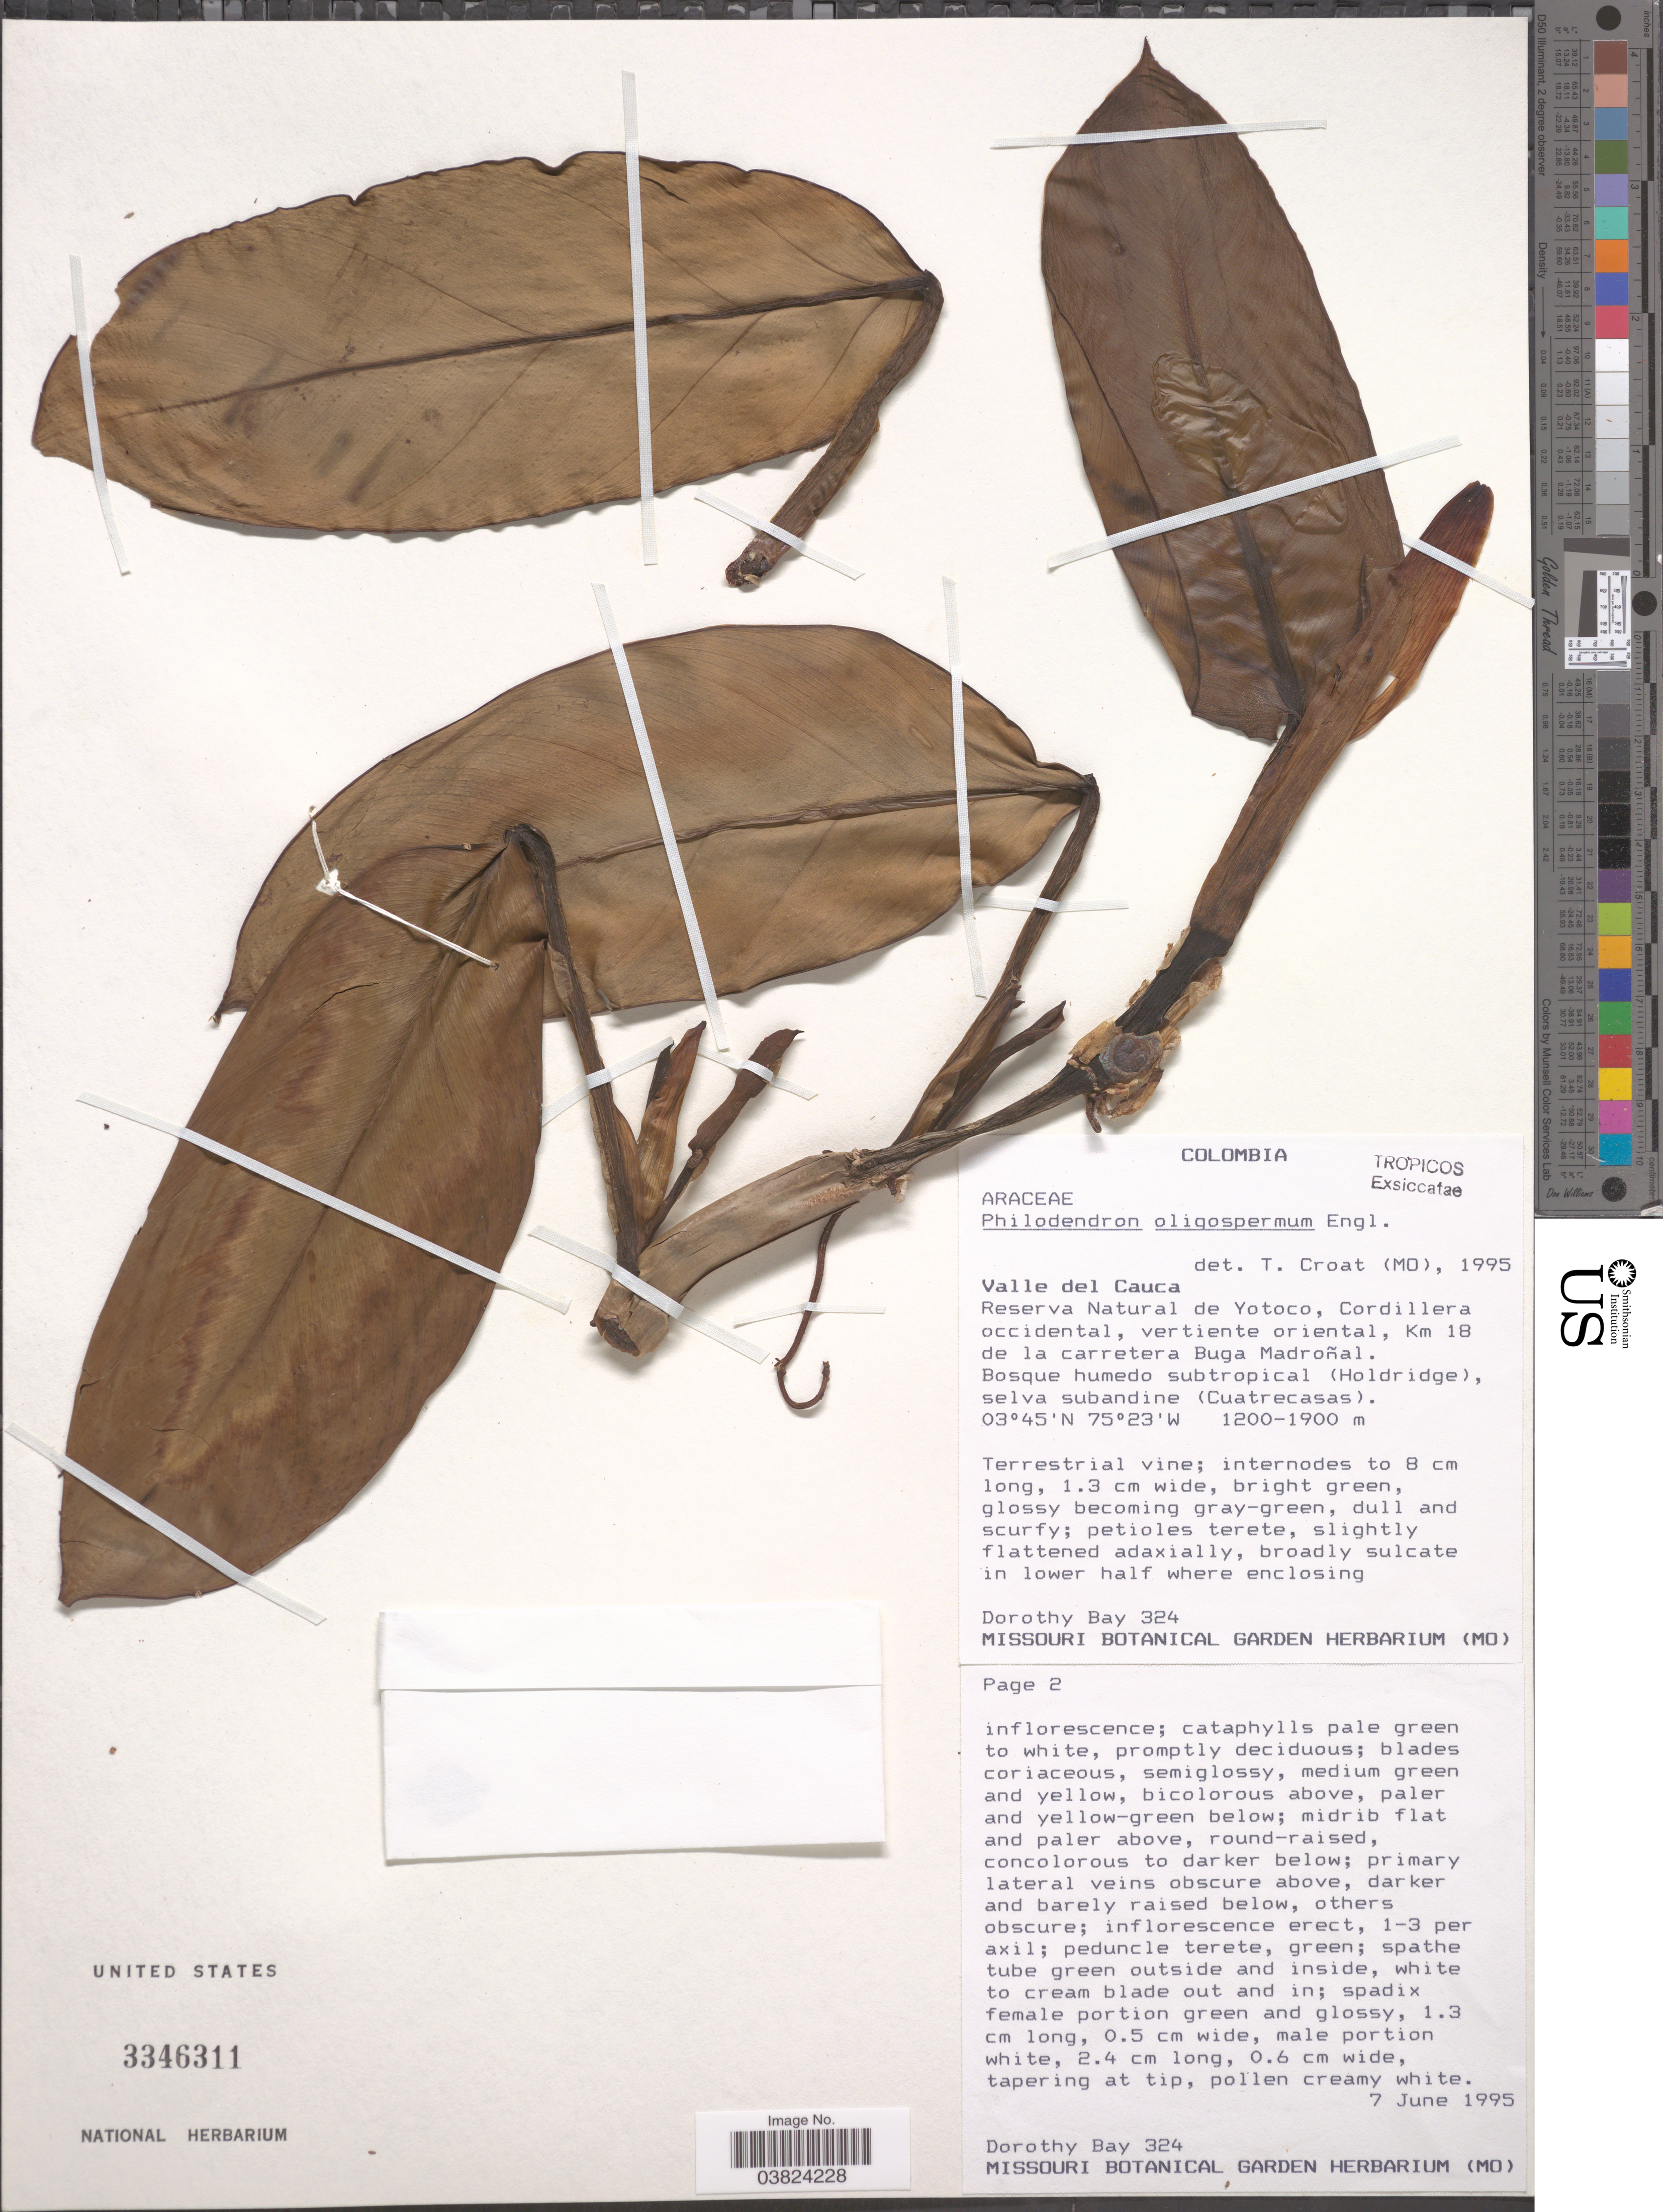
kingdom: Plantae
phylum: Tracheophyta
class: Liliopsida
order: Alismatales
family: Araceae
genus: Philodendron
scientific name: Philodendron oligospermum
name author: Engl.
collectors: D. C. Bay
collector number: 324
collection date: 1995-06-07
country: Colombia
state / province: Valle del Cauca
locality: Reserva Natural de Yotoco, Cordillera occidental, vertiente oriental, Km 18 de la carretera Buga Madroñal. Bosque humedo subtropical (Holdridge), selva subandine (Cuatrecasas).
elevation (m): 1200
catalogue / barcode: US 3346311